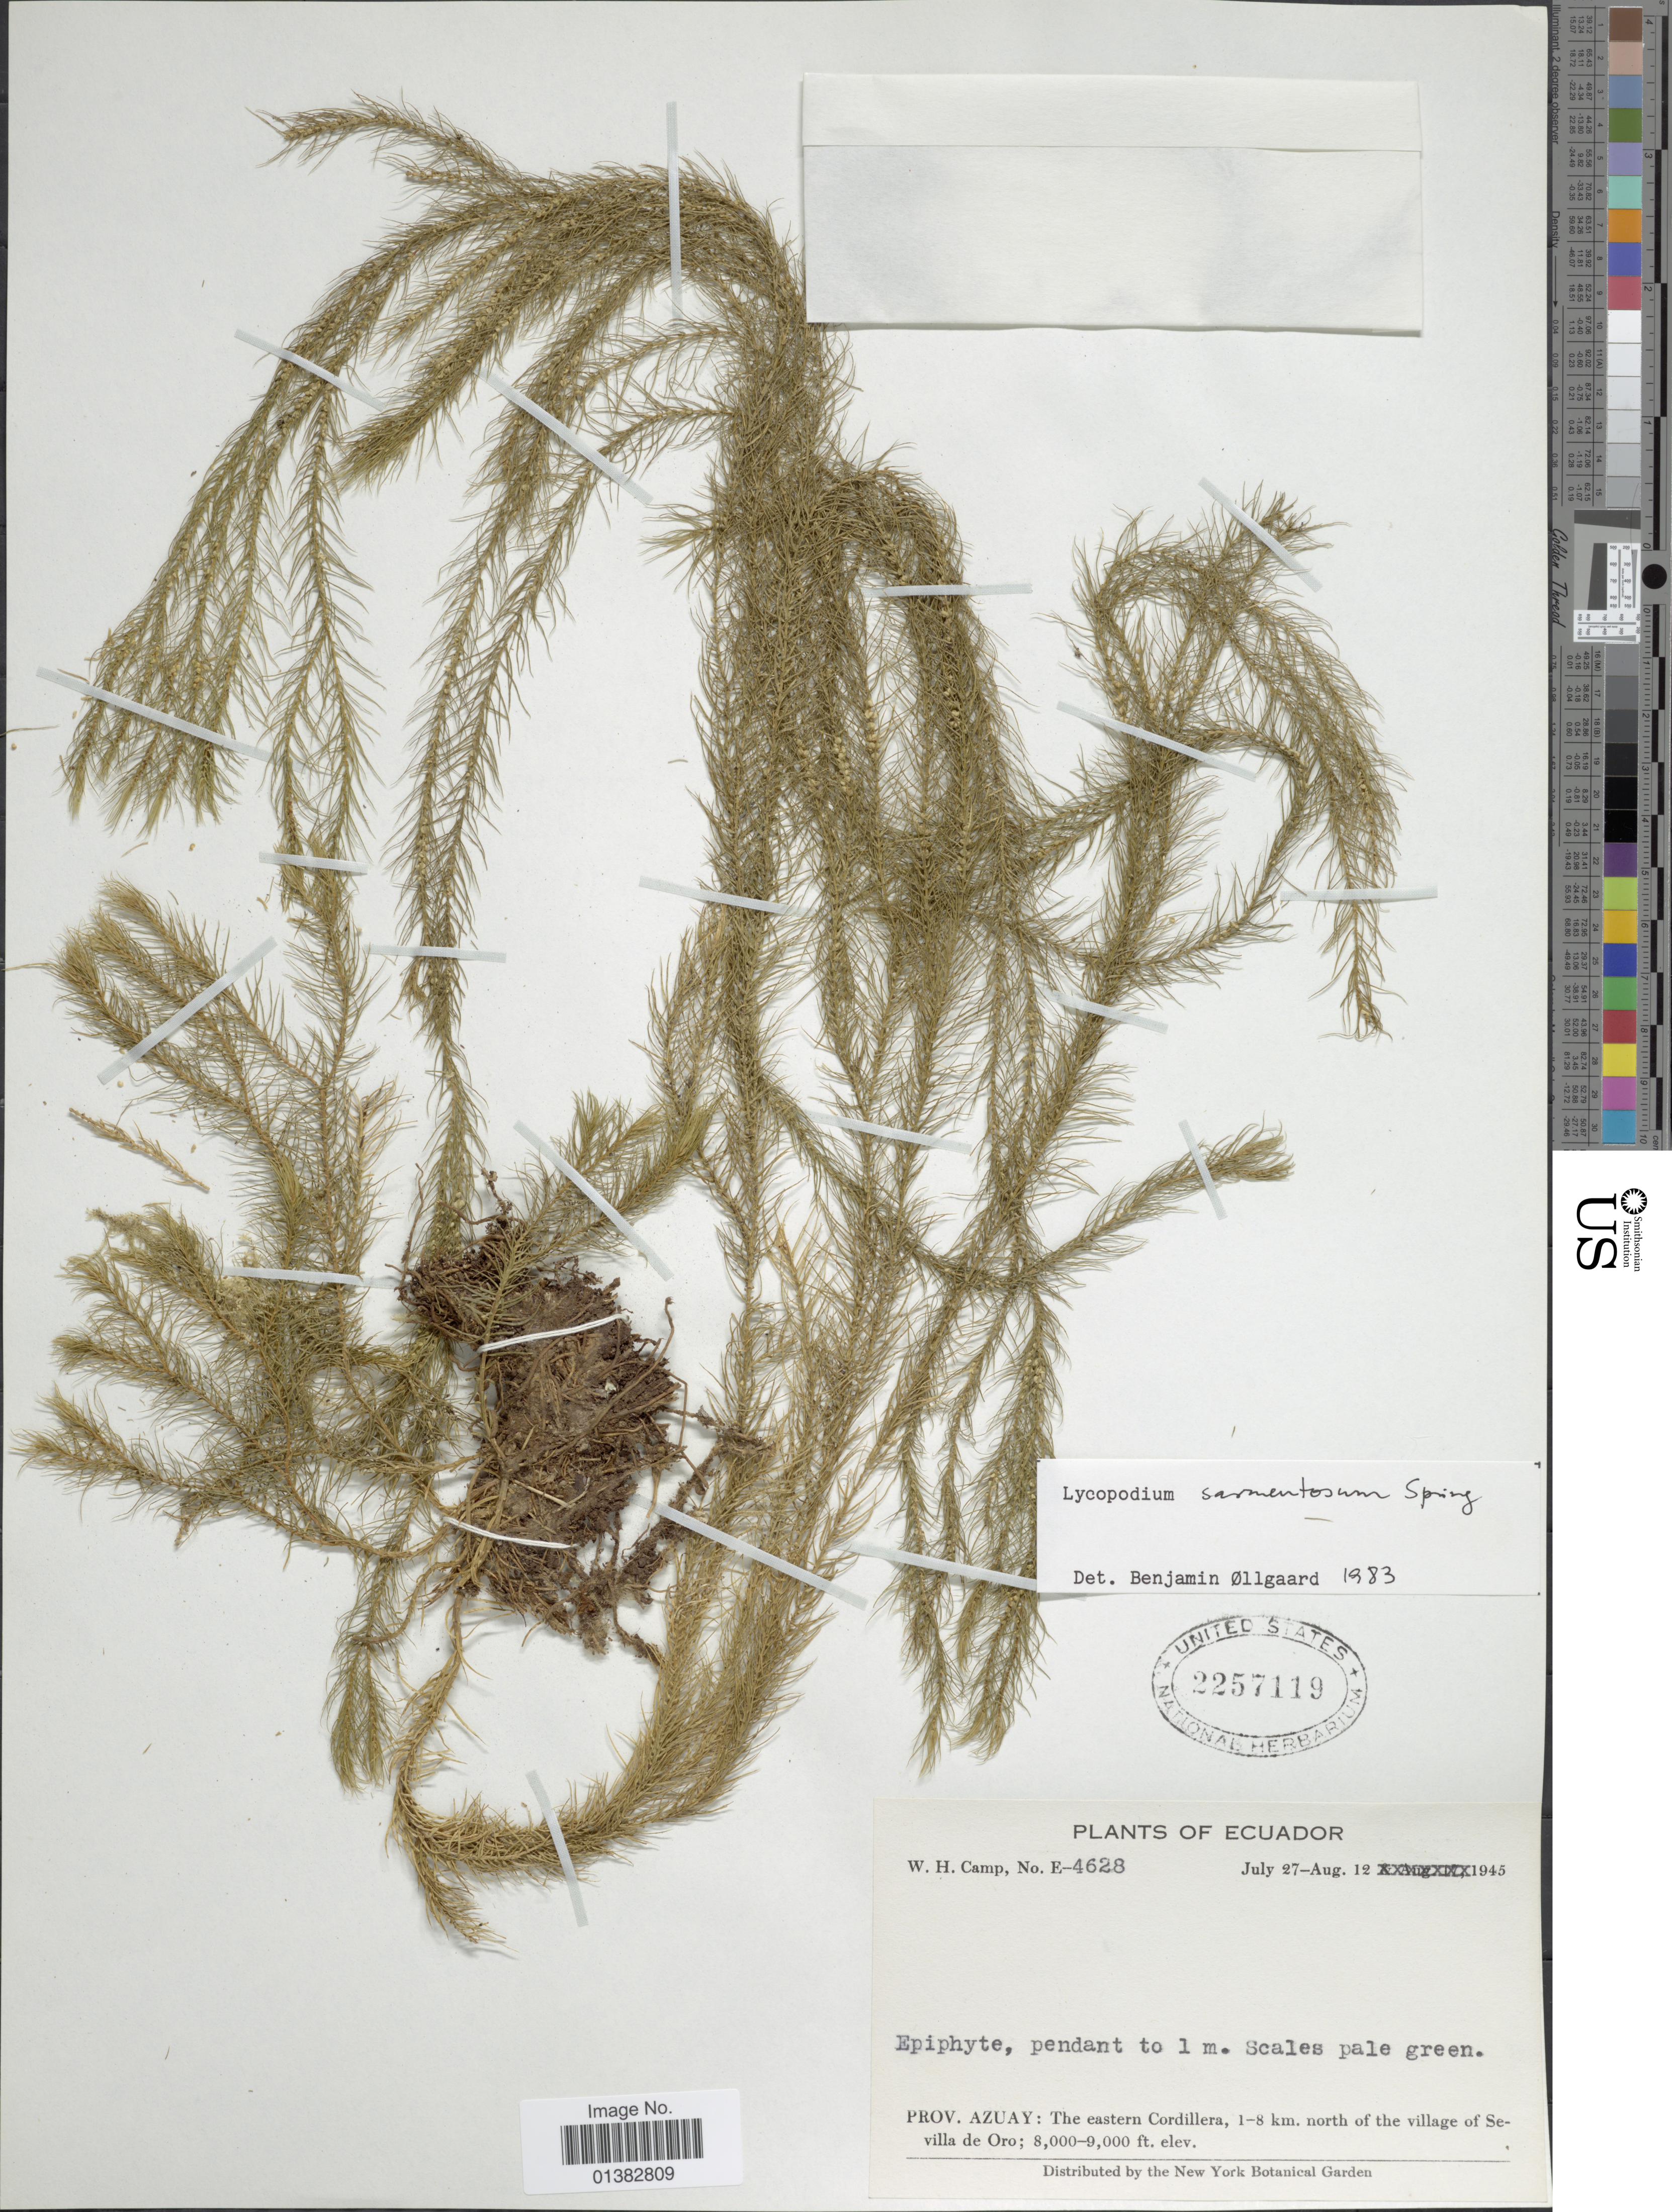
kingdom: Plantae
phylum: Tracheophyta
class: Lycopodiopsida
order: Lycopodiales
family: Lycopodiaceae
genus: Phlegmariurus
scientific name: Phlegmariurus sarmentosus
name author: (Spring) B. Øllg.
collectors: W. H. Camp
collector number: E-4628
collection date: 1945-08-12/1945-08-27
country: Ecuador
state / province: Azuay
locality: The eastern Cordillera, 1-8 km. north of the village of Sevilla de Oro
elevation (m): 2438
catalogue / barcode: US 2257119